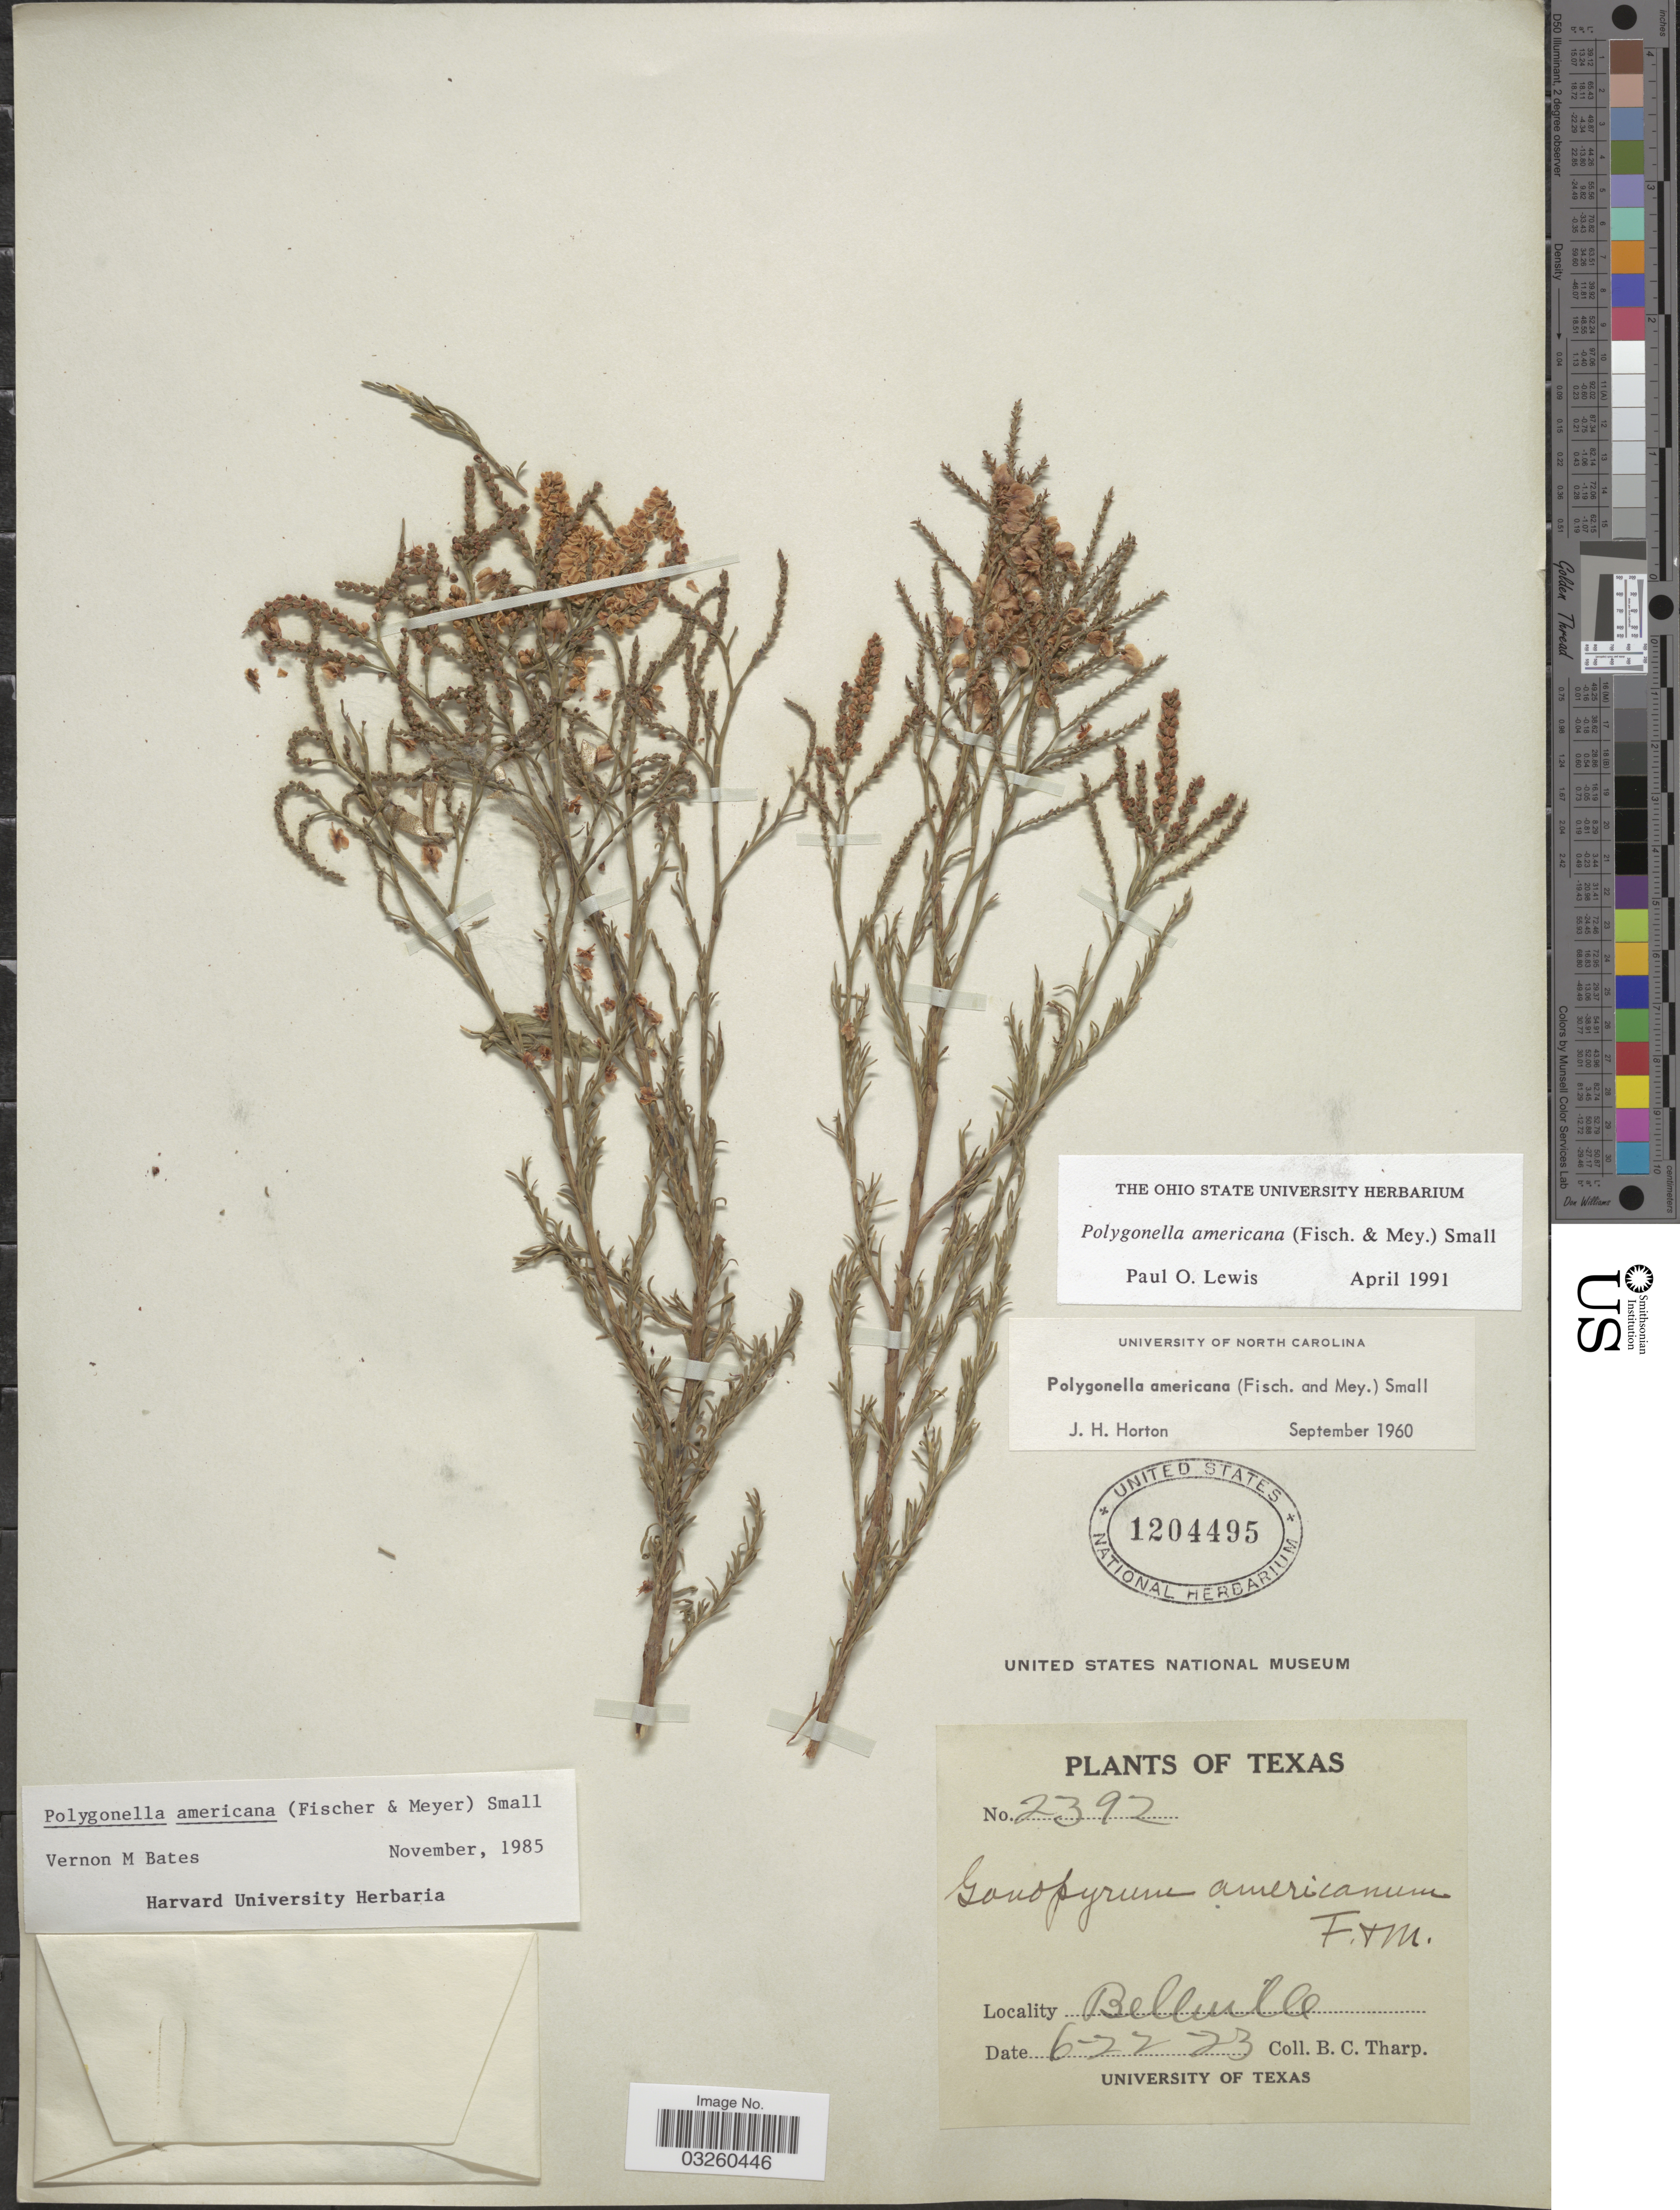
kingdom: Plantae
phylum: Tracheophyta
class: Magnoliopsida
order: Caryophyllales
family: Polygonaceae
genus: Polygonella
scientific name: Polygonella americana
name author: (Fisch. & C.A. Mey.) Small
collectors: B. C. Tharp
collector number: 2392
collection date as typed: Transcribed d/m/y: 22/6/23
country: United States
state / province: Texas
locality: Belluille.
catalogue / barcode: US 1204495